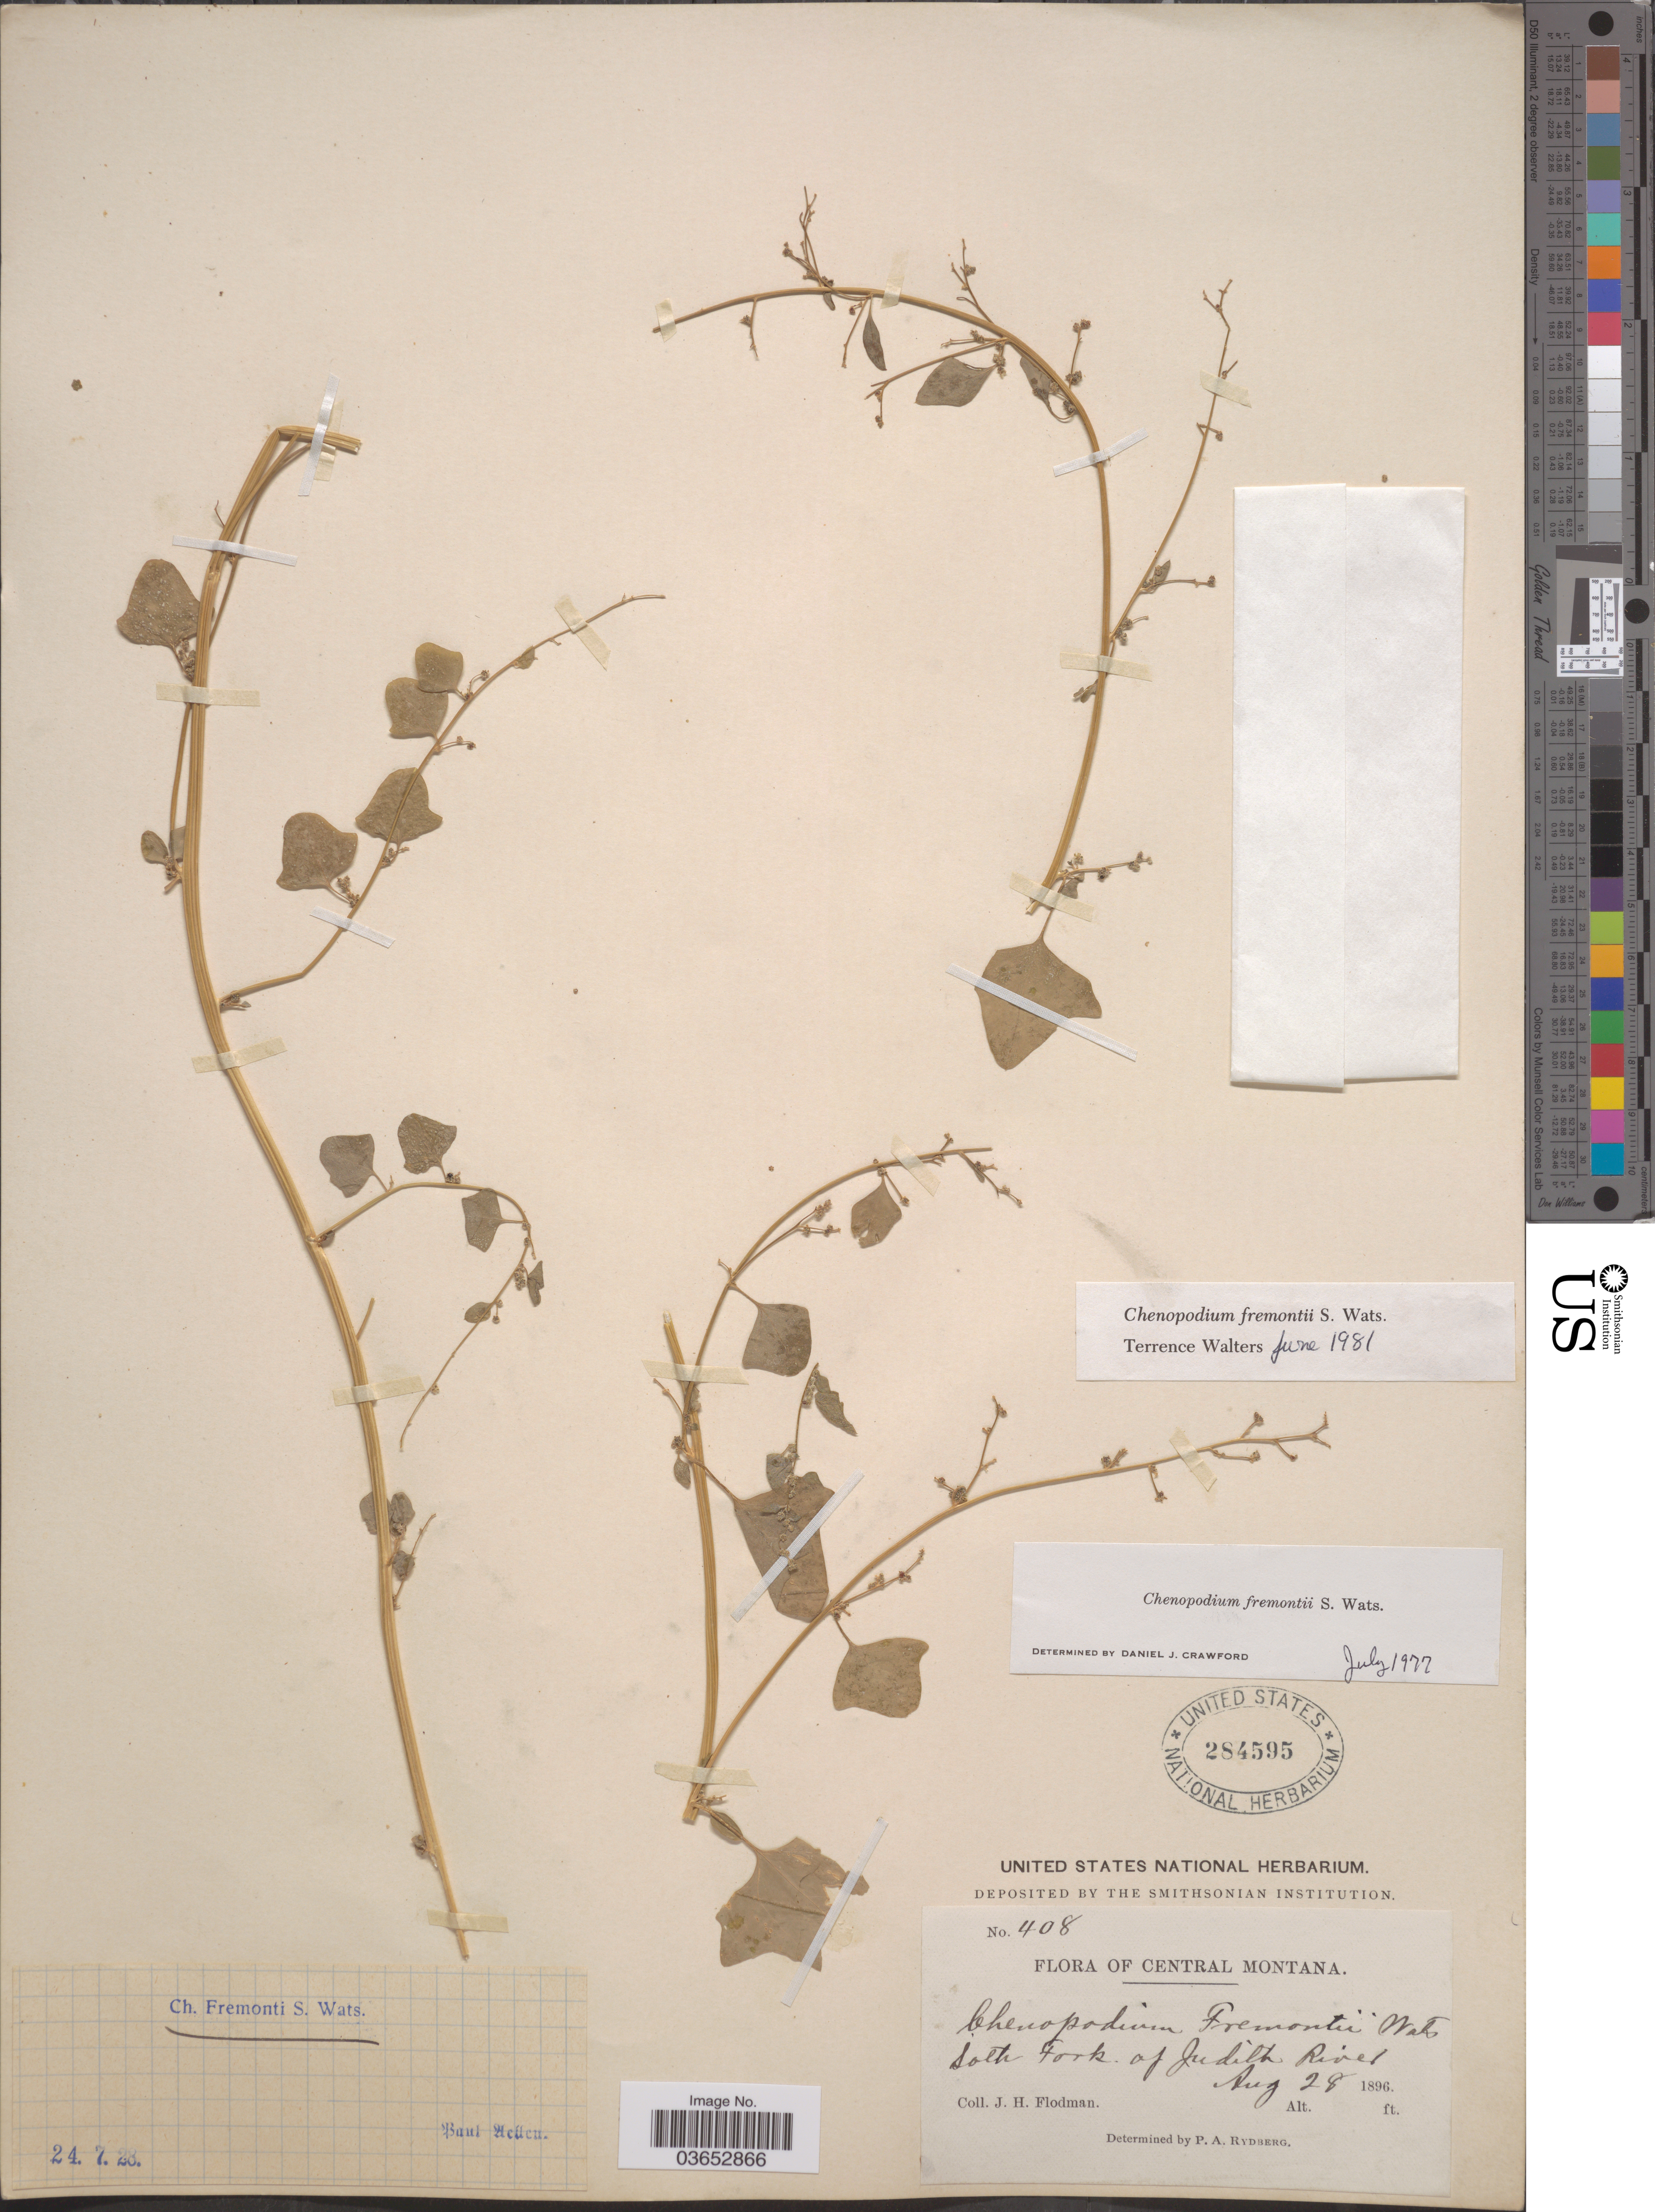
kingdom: Plantae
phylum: Tracheophyta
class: Magnoliopsida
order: Caryophyllales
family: Amaranthaceae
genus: Chenopodium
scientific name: Chenopodium fremontii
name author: S. Watson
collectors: J. Flodman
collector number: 408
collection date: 1896-08-28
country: United States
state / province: Montana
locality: Central Montana. South Fork of Judith River.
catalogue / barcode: US 284595